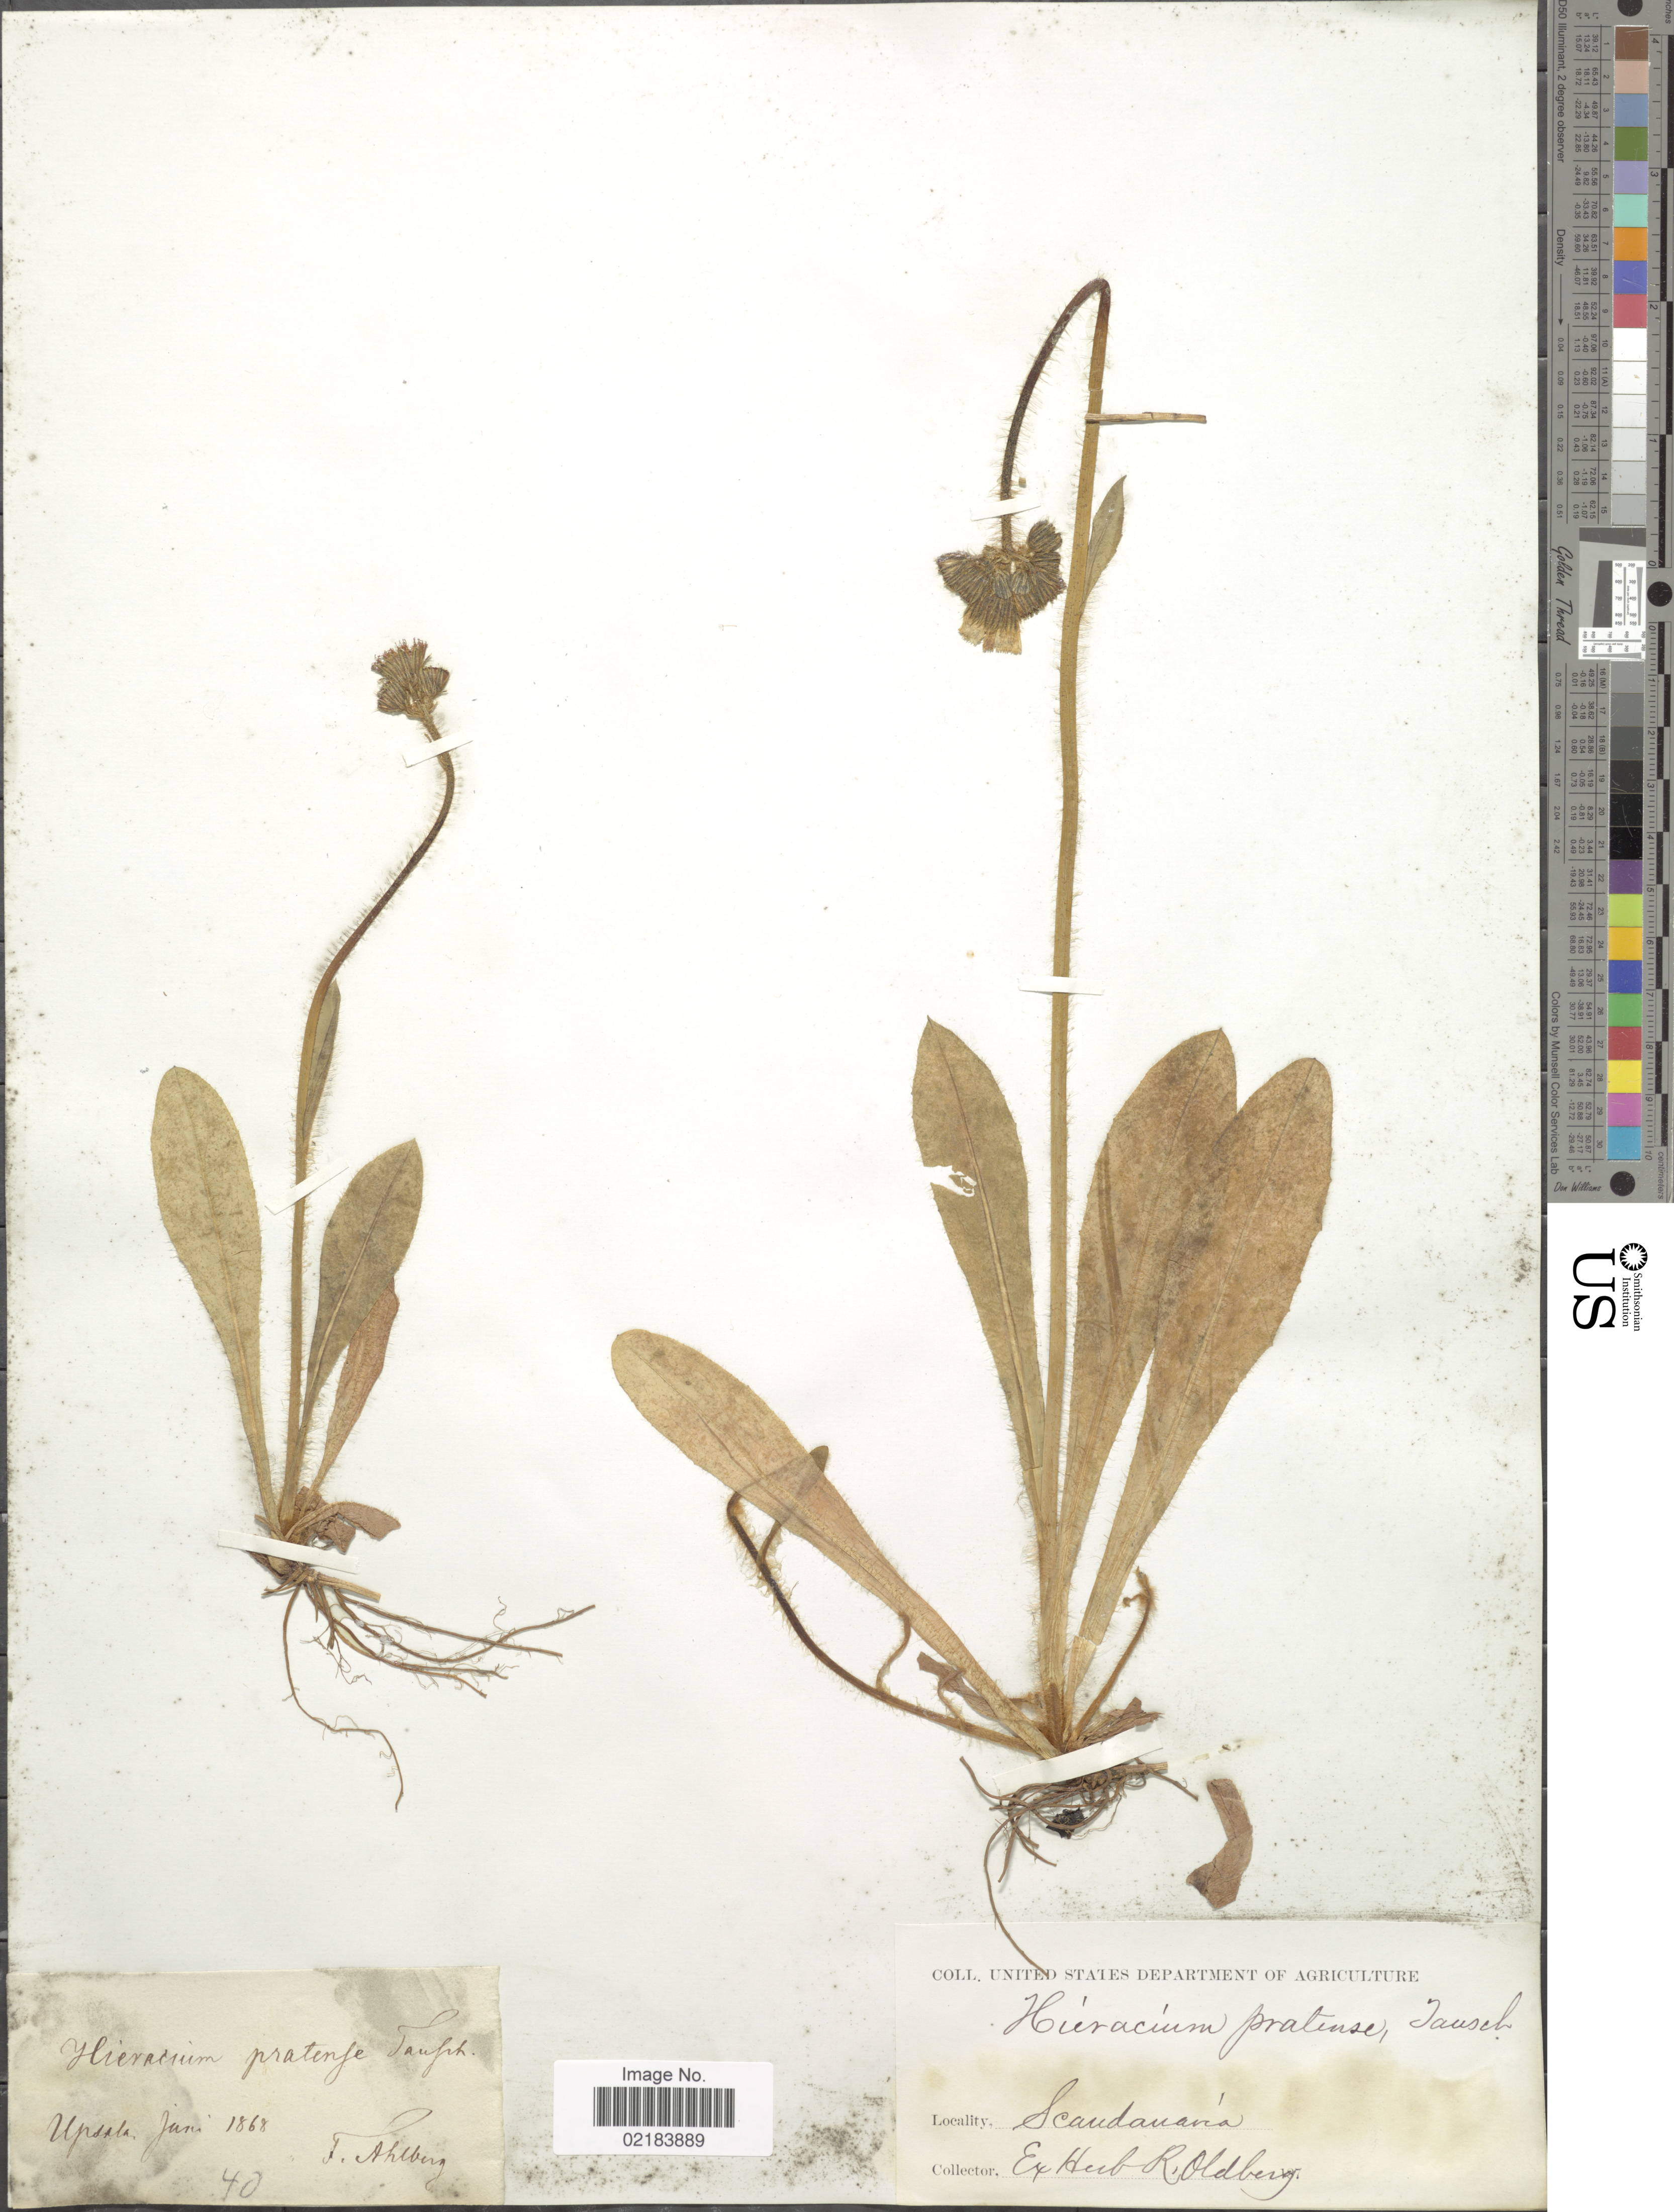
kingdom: Plantae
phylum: Tracheophyta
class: Magnoliopsida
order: Asterales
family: Asteraceae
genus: Pilosella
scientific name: Pilosella caespitosa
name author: (Dumort.) P. D. Sell & C. West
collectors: F. Ahlberg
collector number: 40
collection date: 1868-06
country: Sweden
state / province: Uppsala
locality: Upsala, Scandinavia